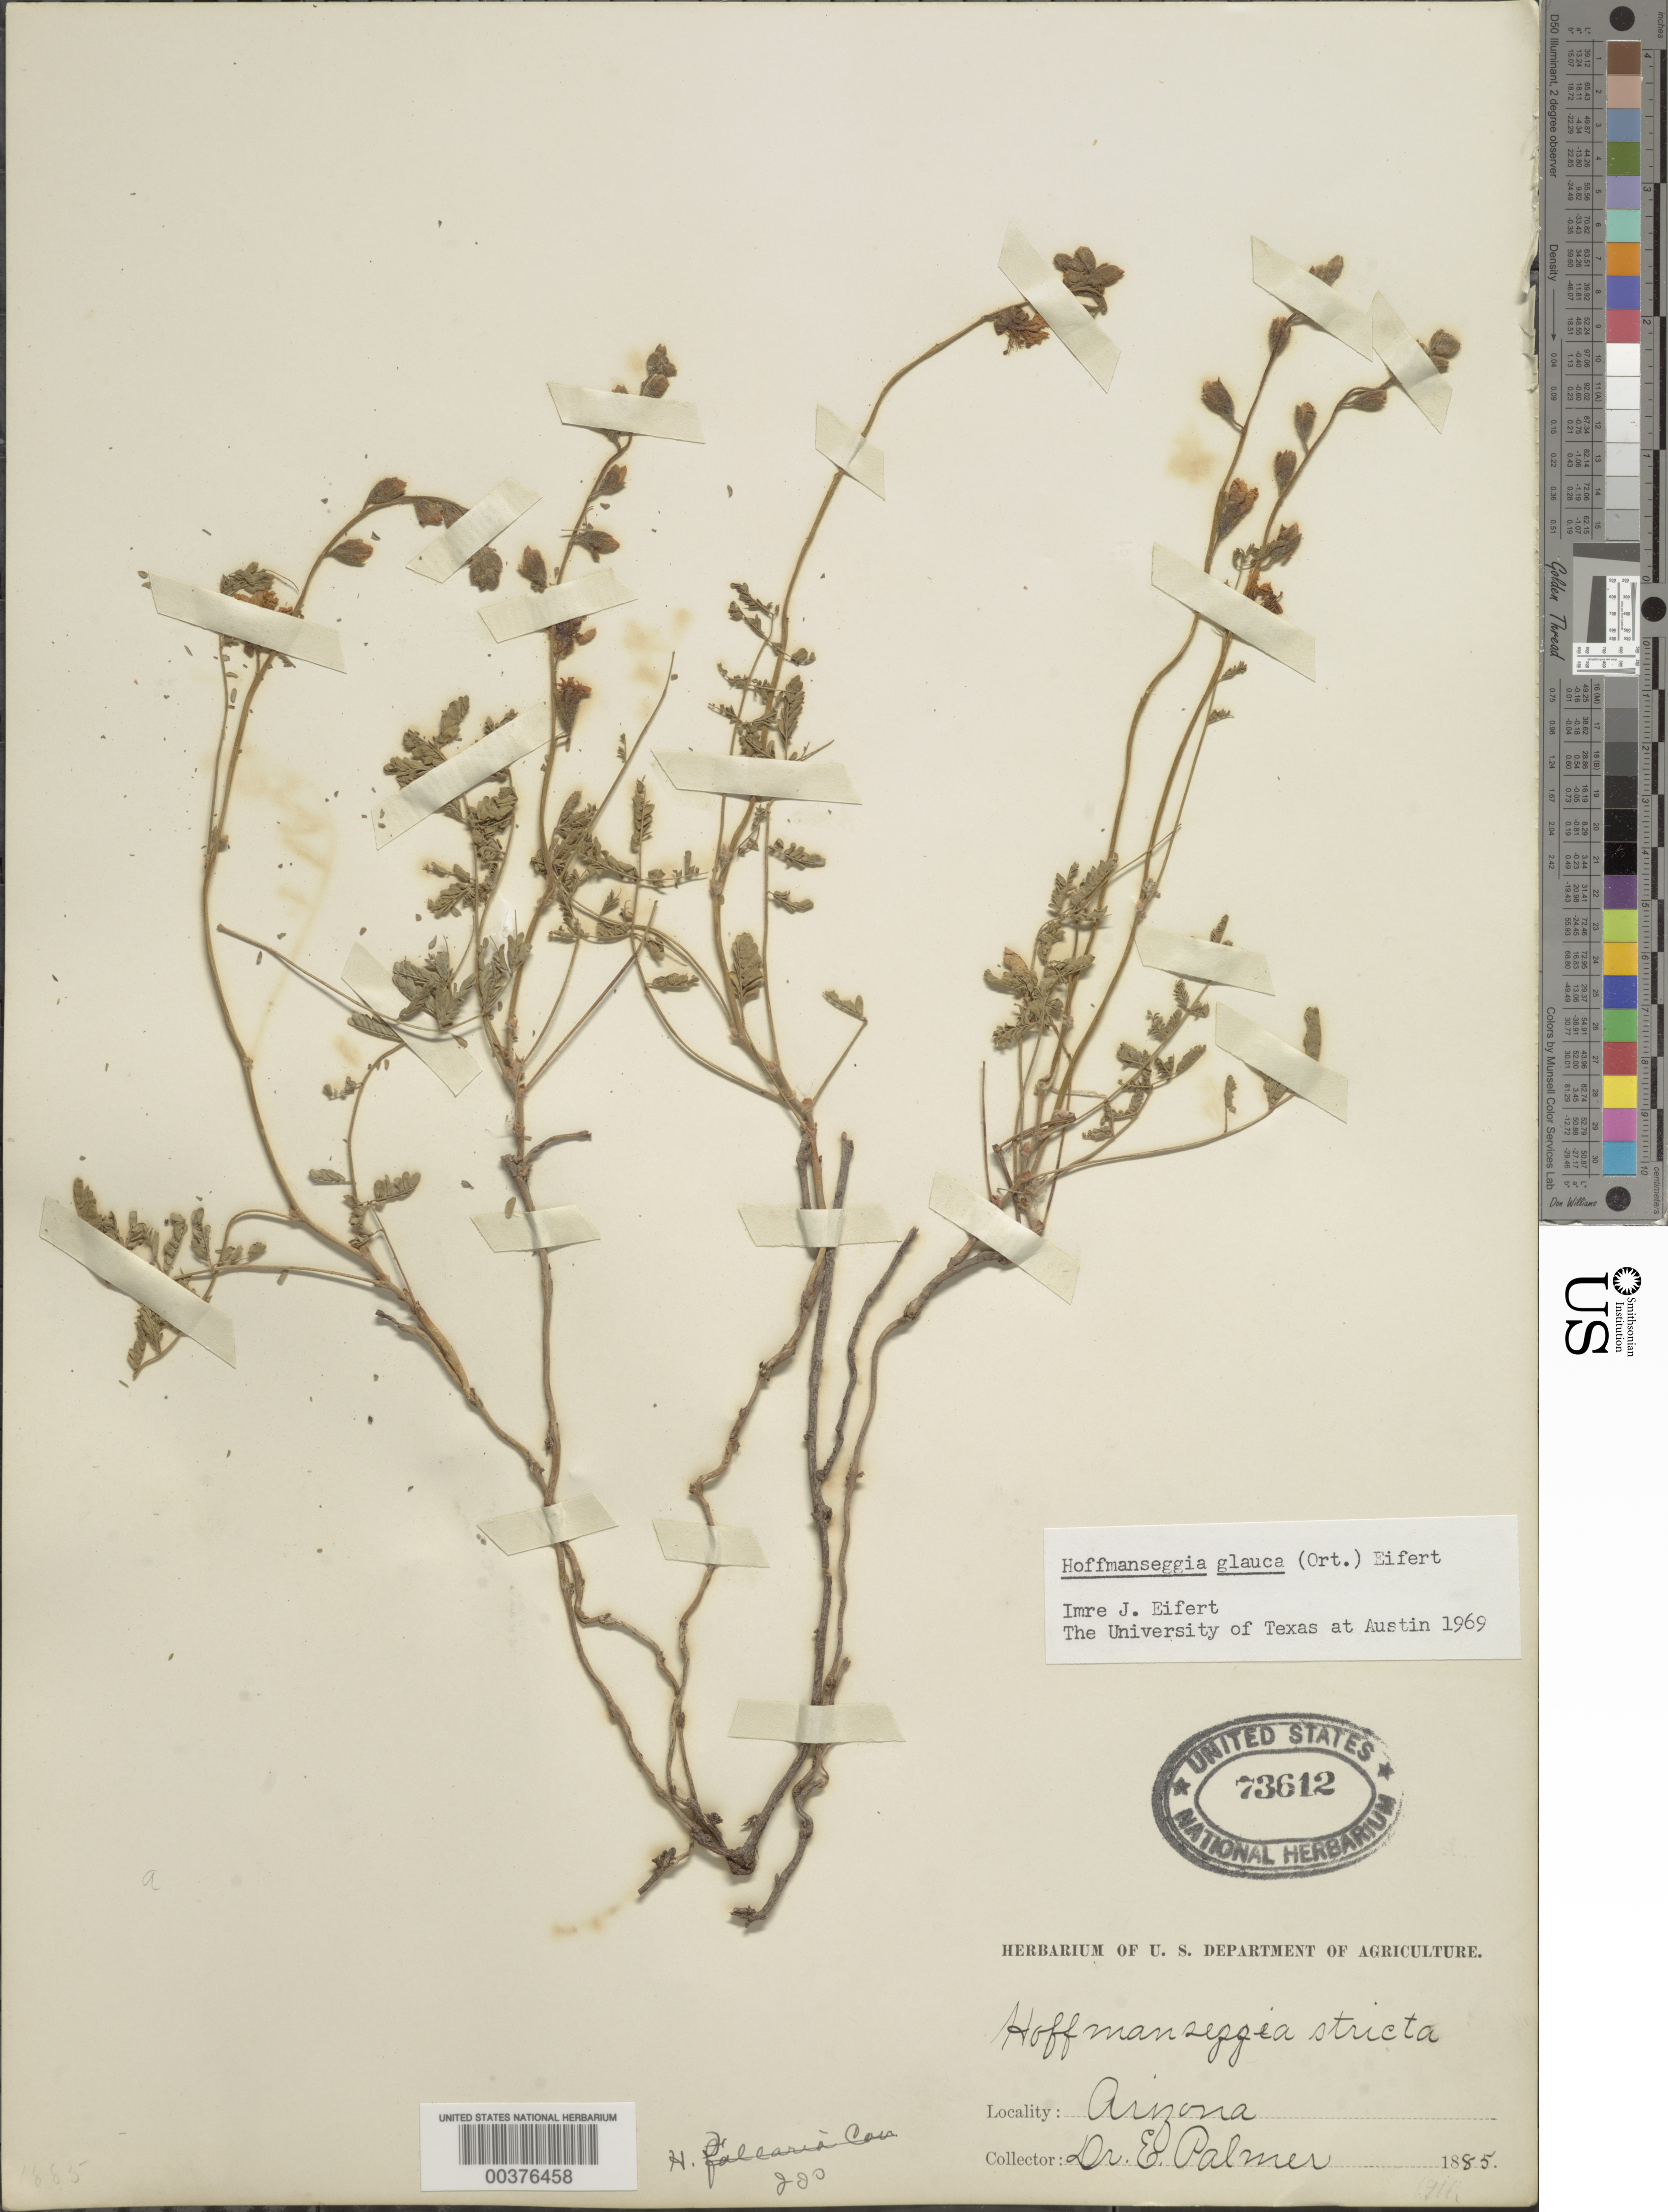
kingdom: Plantae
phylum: Tracheophyta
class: Magnoliopsida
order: Fabales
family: Fabaceae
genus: Hoffmannseggia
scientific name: Hoffmannseggia glauca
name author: (Ortega) Eifert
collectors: E. Palmer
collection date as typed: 1885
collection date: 1885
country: United States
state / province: Arizona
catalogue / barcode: US 73612